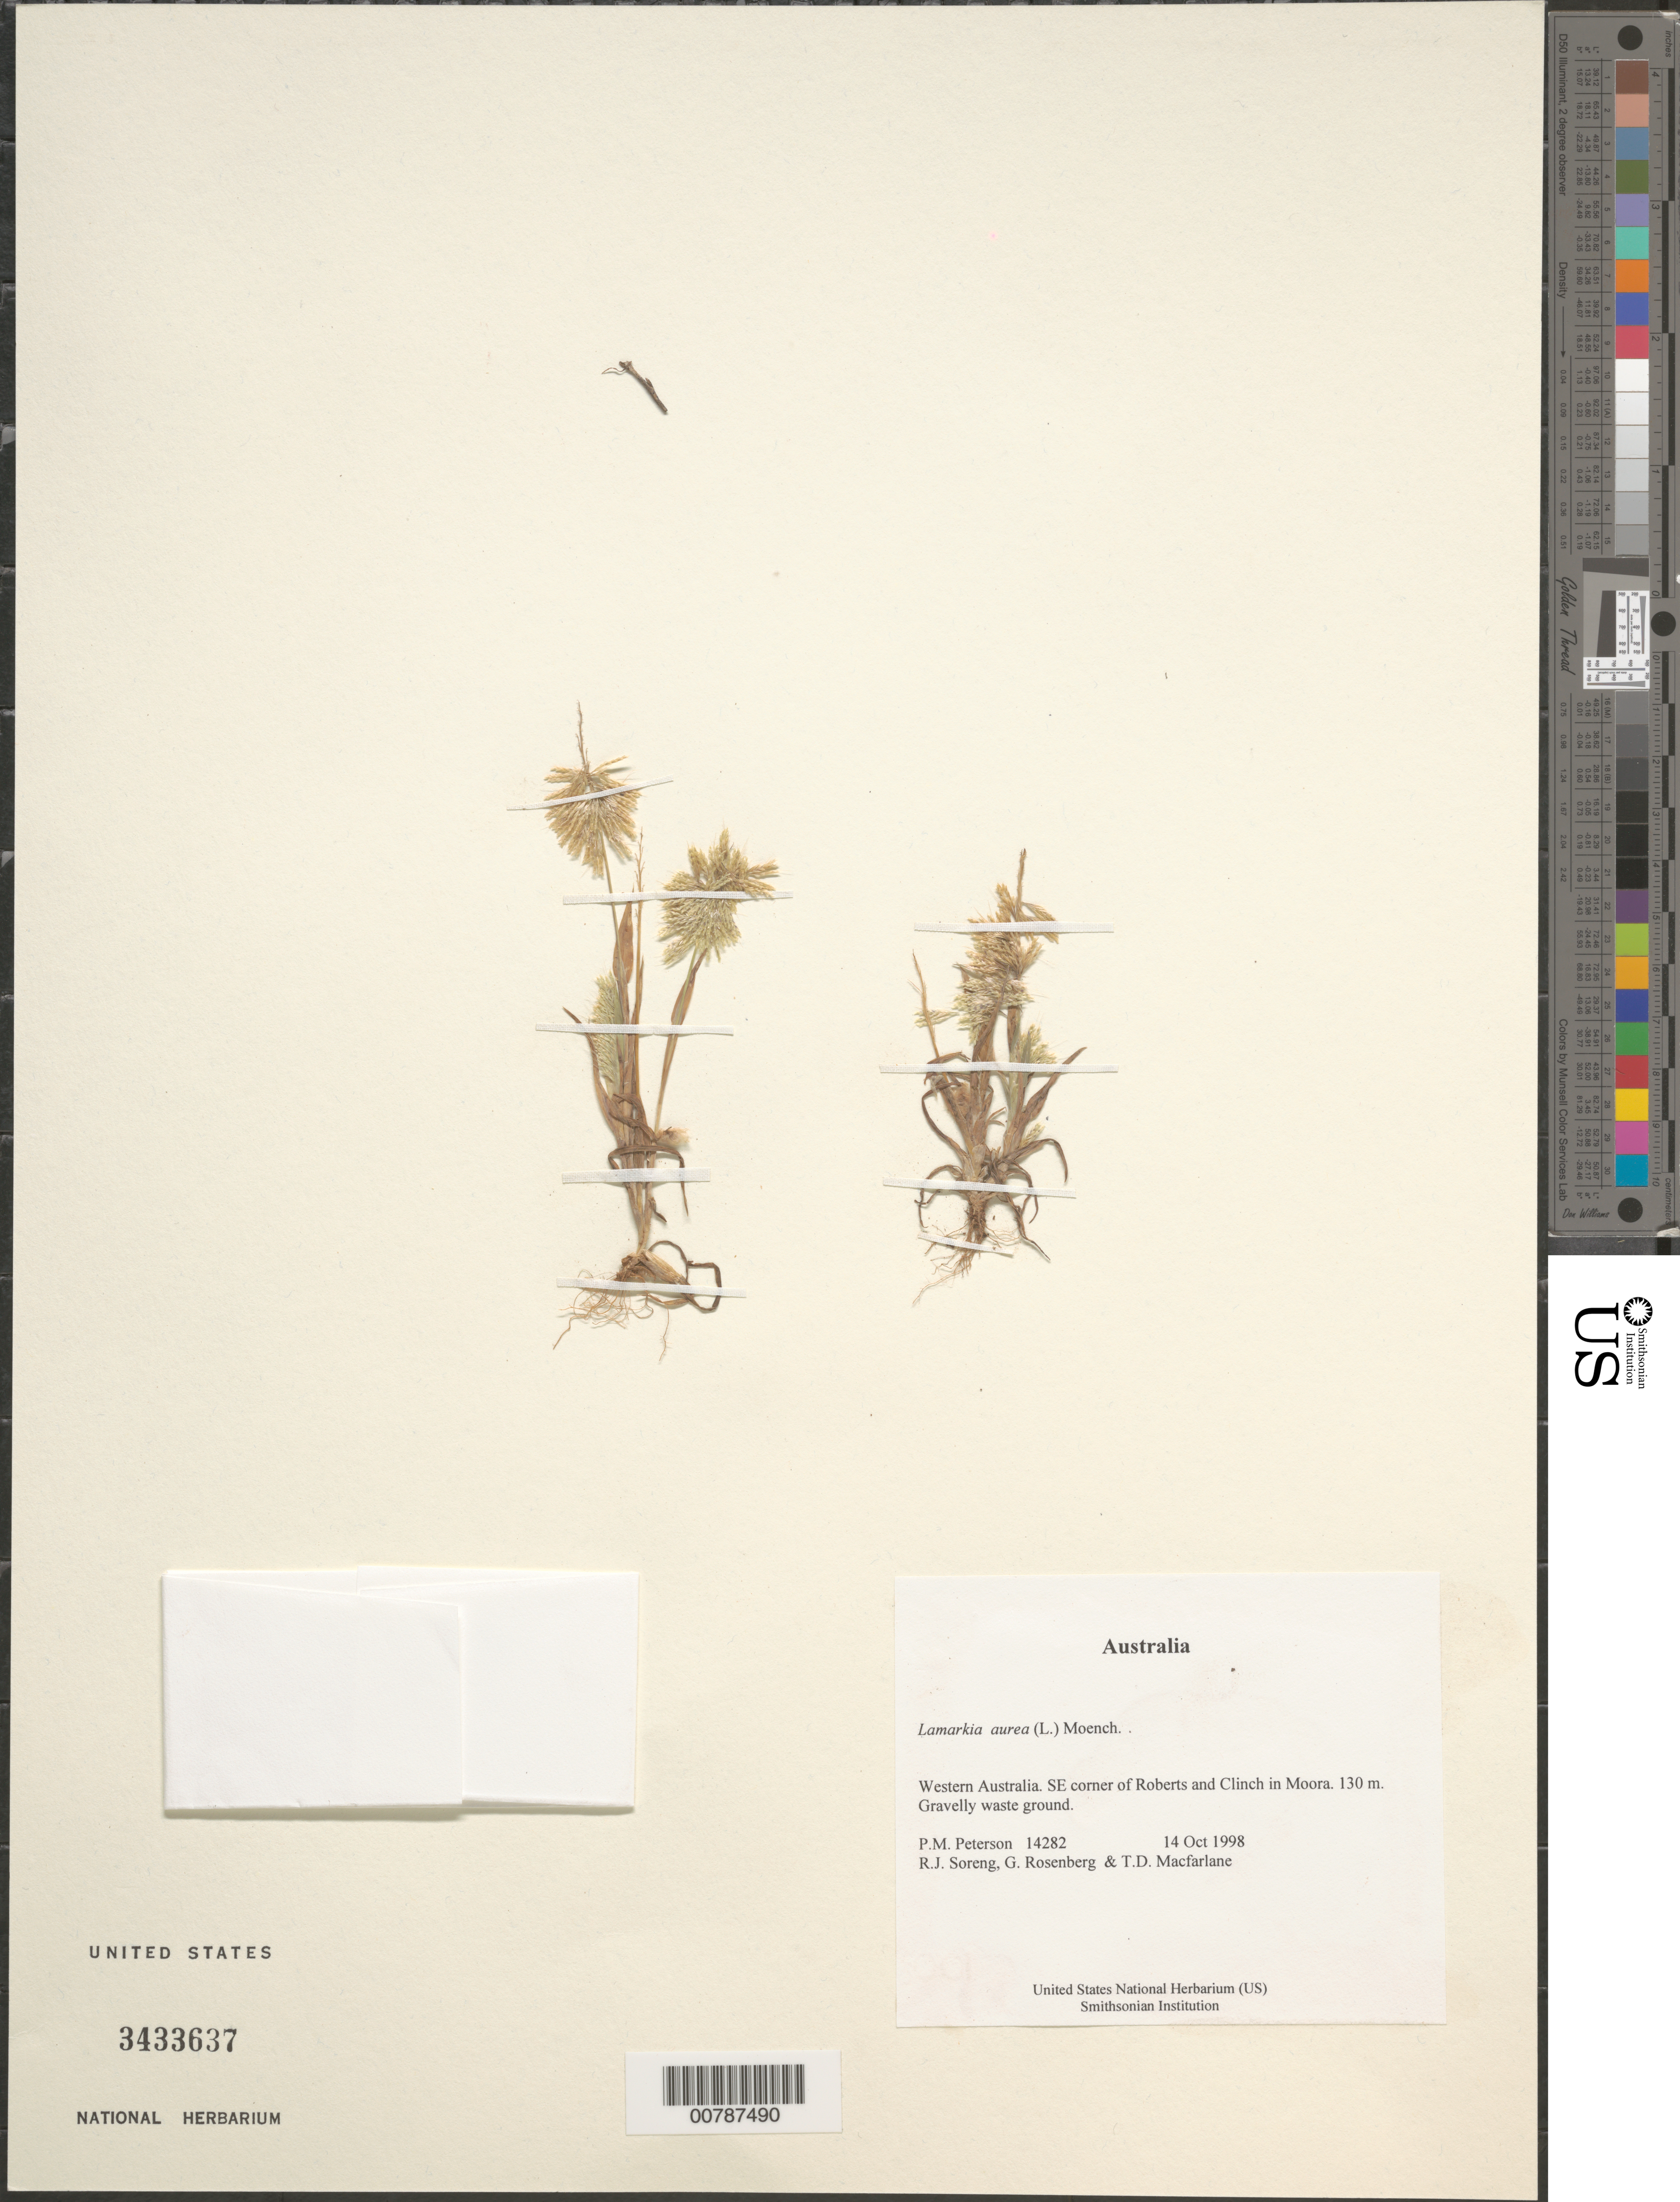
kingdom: Plantae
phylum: Tracheophyta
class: Liliopsida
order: Poales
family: Poaceae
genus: Lamarckia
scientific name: Lamarckia aurea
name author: (L.) Moench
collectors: P. M. Peterson, R. J. Soreng, G. Rosenberg & T. Macfarlane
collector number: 14282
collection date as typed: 14 Oct 1998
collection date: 1998-10-14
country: Australia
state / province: Western Australia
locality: SE corner of Roberts and Clinch in Moora.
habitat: Gravelly waste ground.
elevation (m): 130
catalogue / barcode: US 3433637